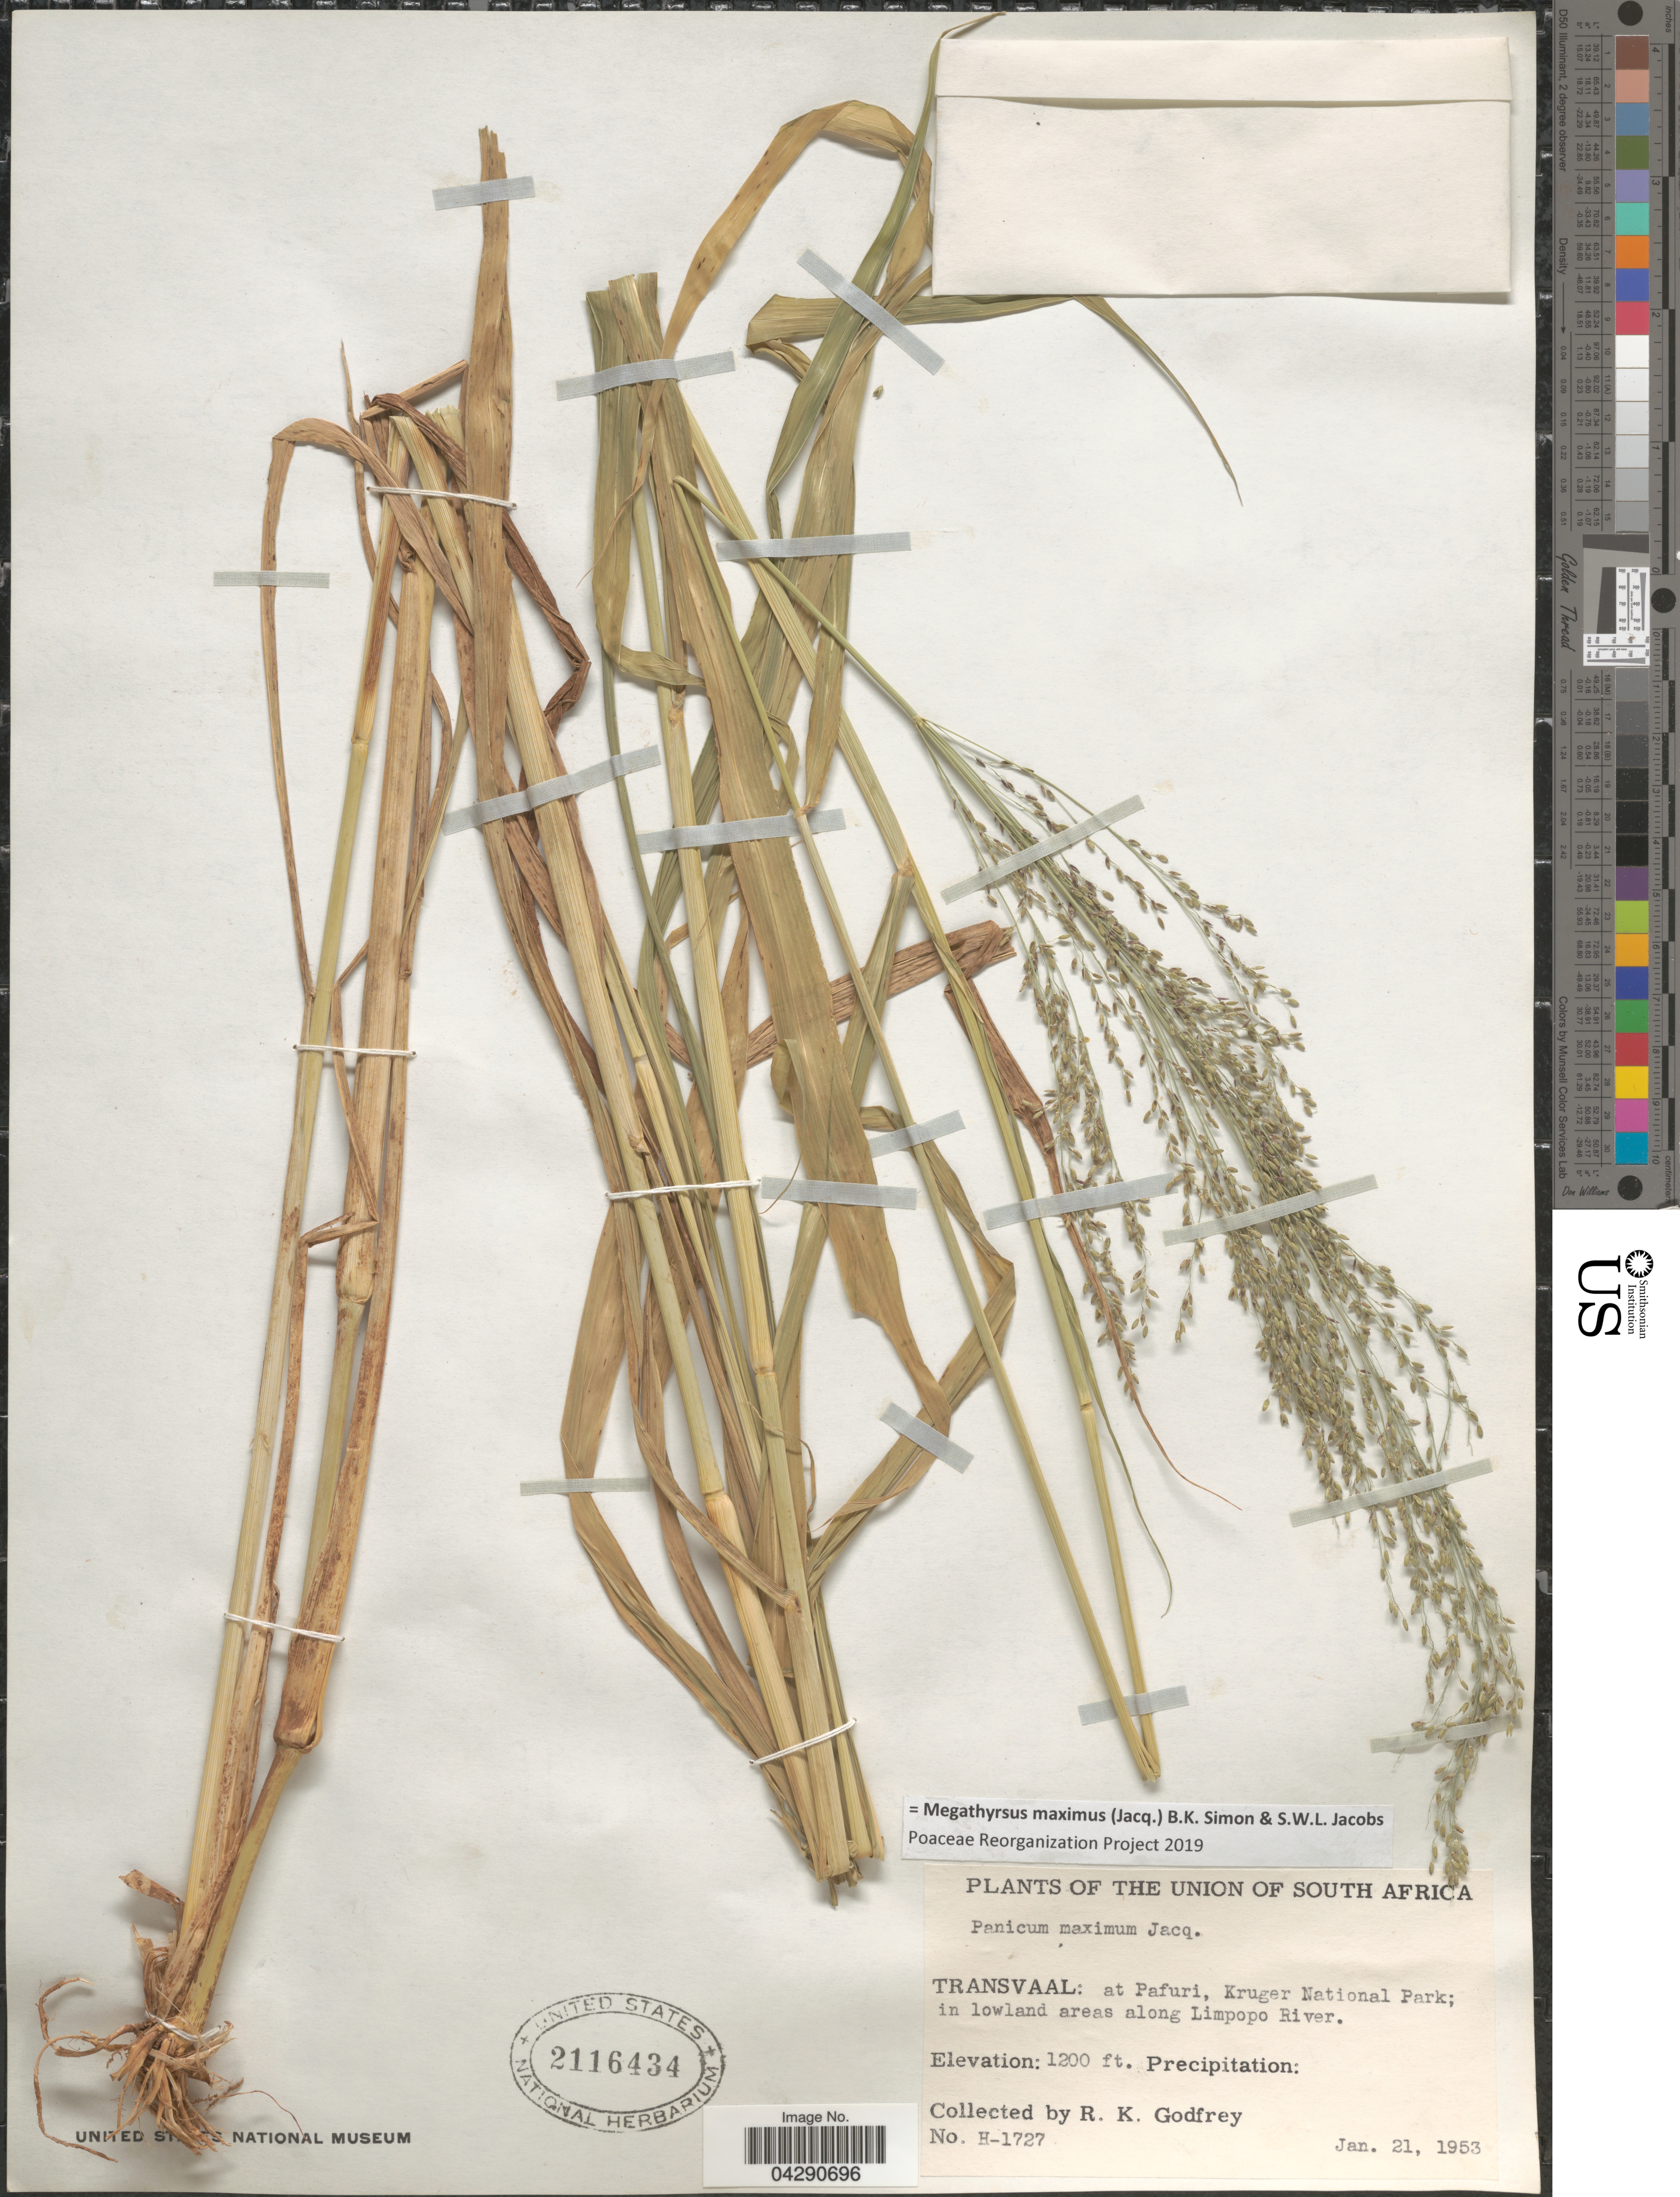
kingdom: Plantae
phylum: Tracheophyta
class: Liliopsida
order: Poales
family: Poaceae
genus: Megathyrsus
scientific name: Megathyrsus maximus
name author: (Jacq.) B.K. Simon & S.W.L. Jacobs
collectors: R. K. Godfrey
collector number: SH-1727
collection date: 1953-01-21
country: South Africa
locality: Union of South Africa. Transvaal: at Pafuri, Kruger National Park; in lowland areas along Limpopo River.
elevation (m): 366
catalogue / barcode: US 2116434